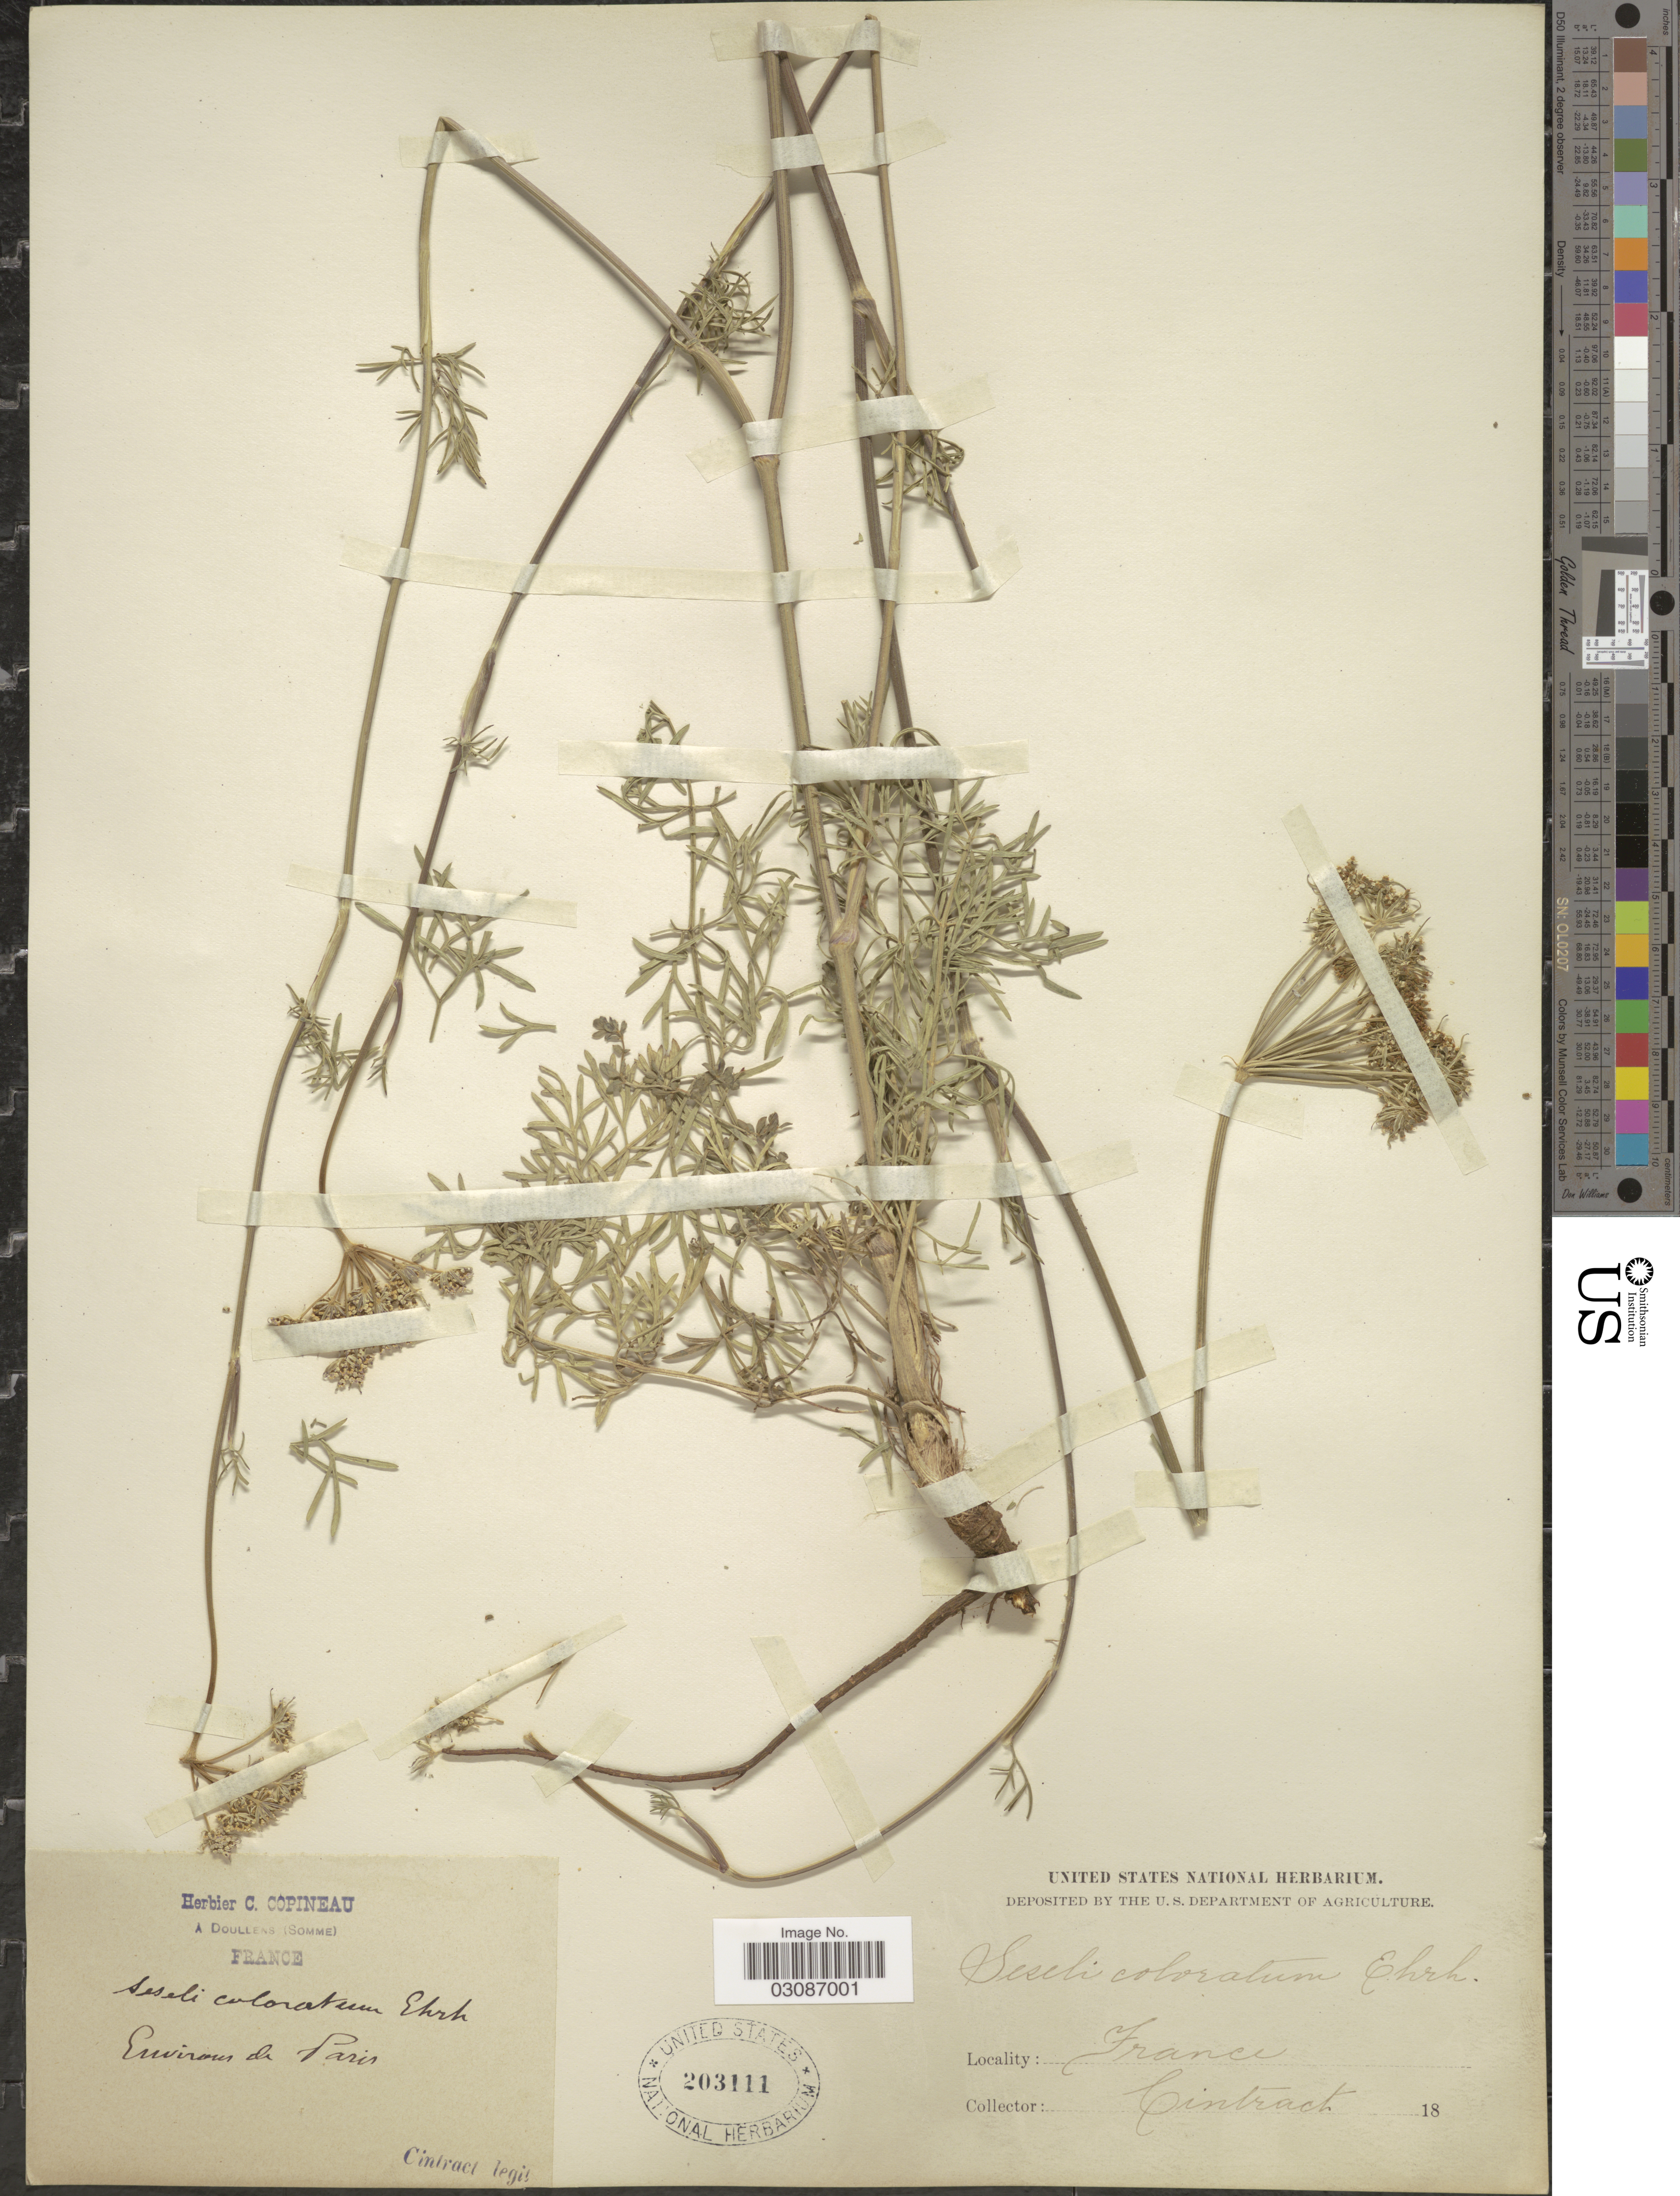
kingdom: Plantae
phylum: Tracheophyta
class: Magnoliopsida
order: Apiales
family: Apiaceae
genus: Seseli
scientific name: Seseli coloratum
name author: Ehrh.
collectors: Cintract, --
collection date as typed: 18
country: France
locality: Environs de Paris.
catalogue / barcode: US 203111